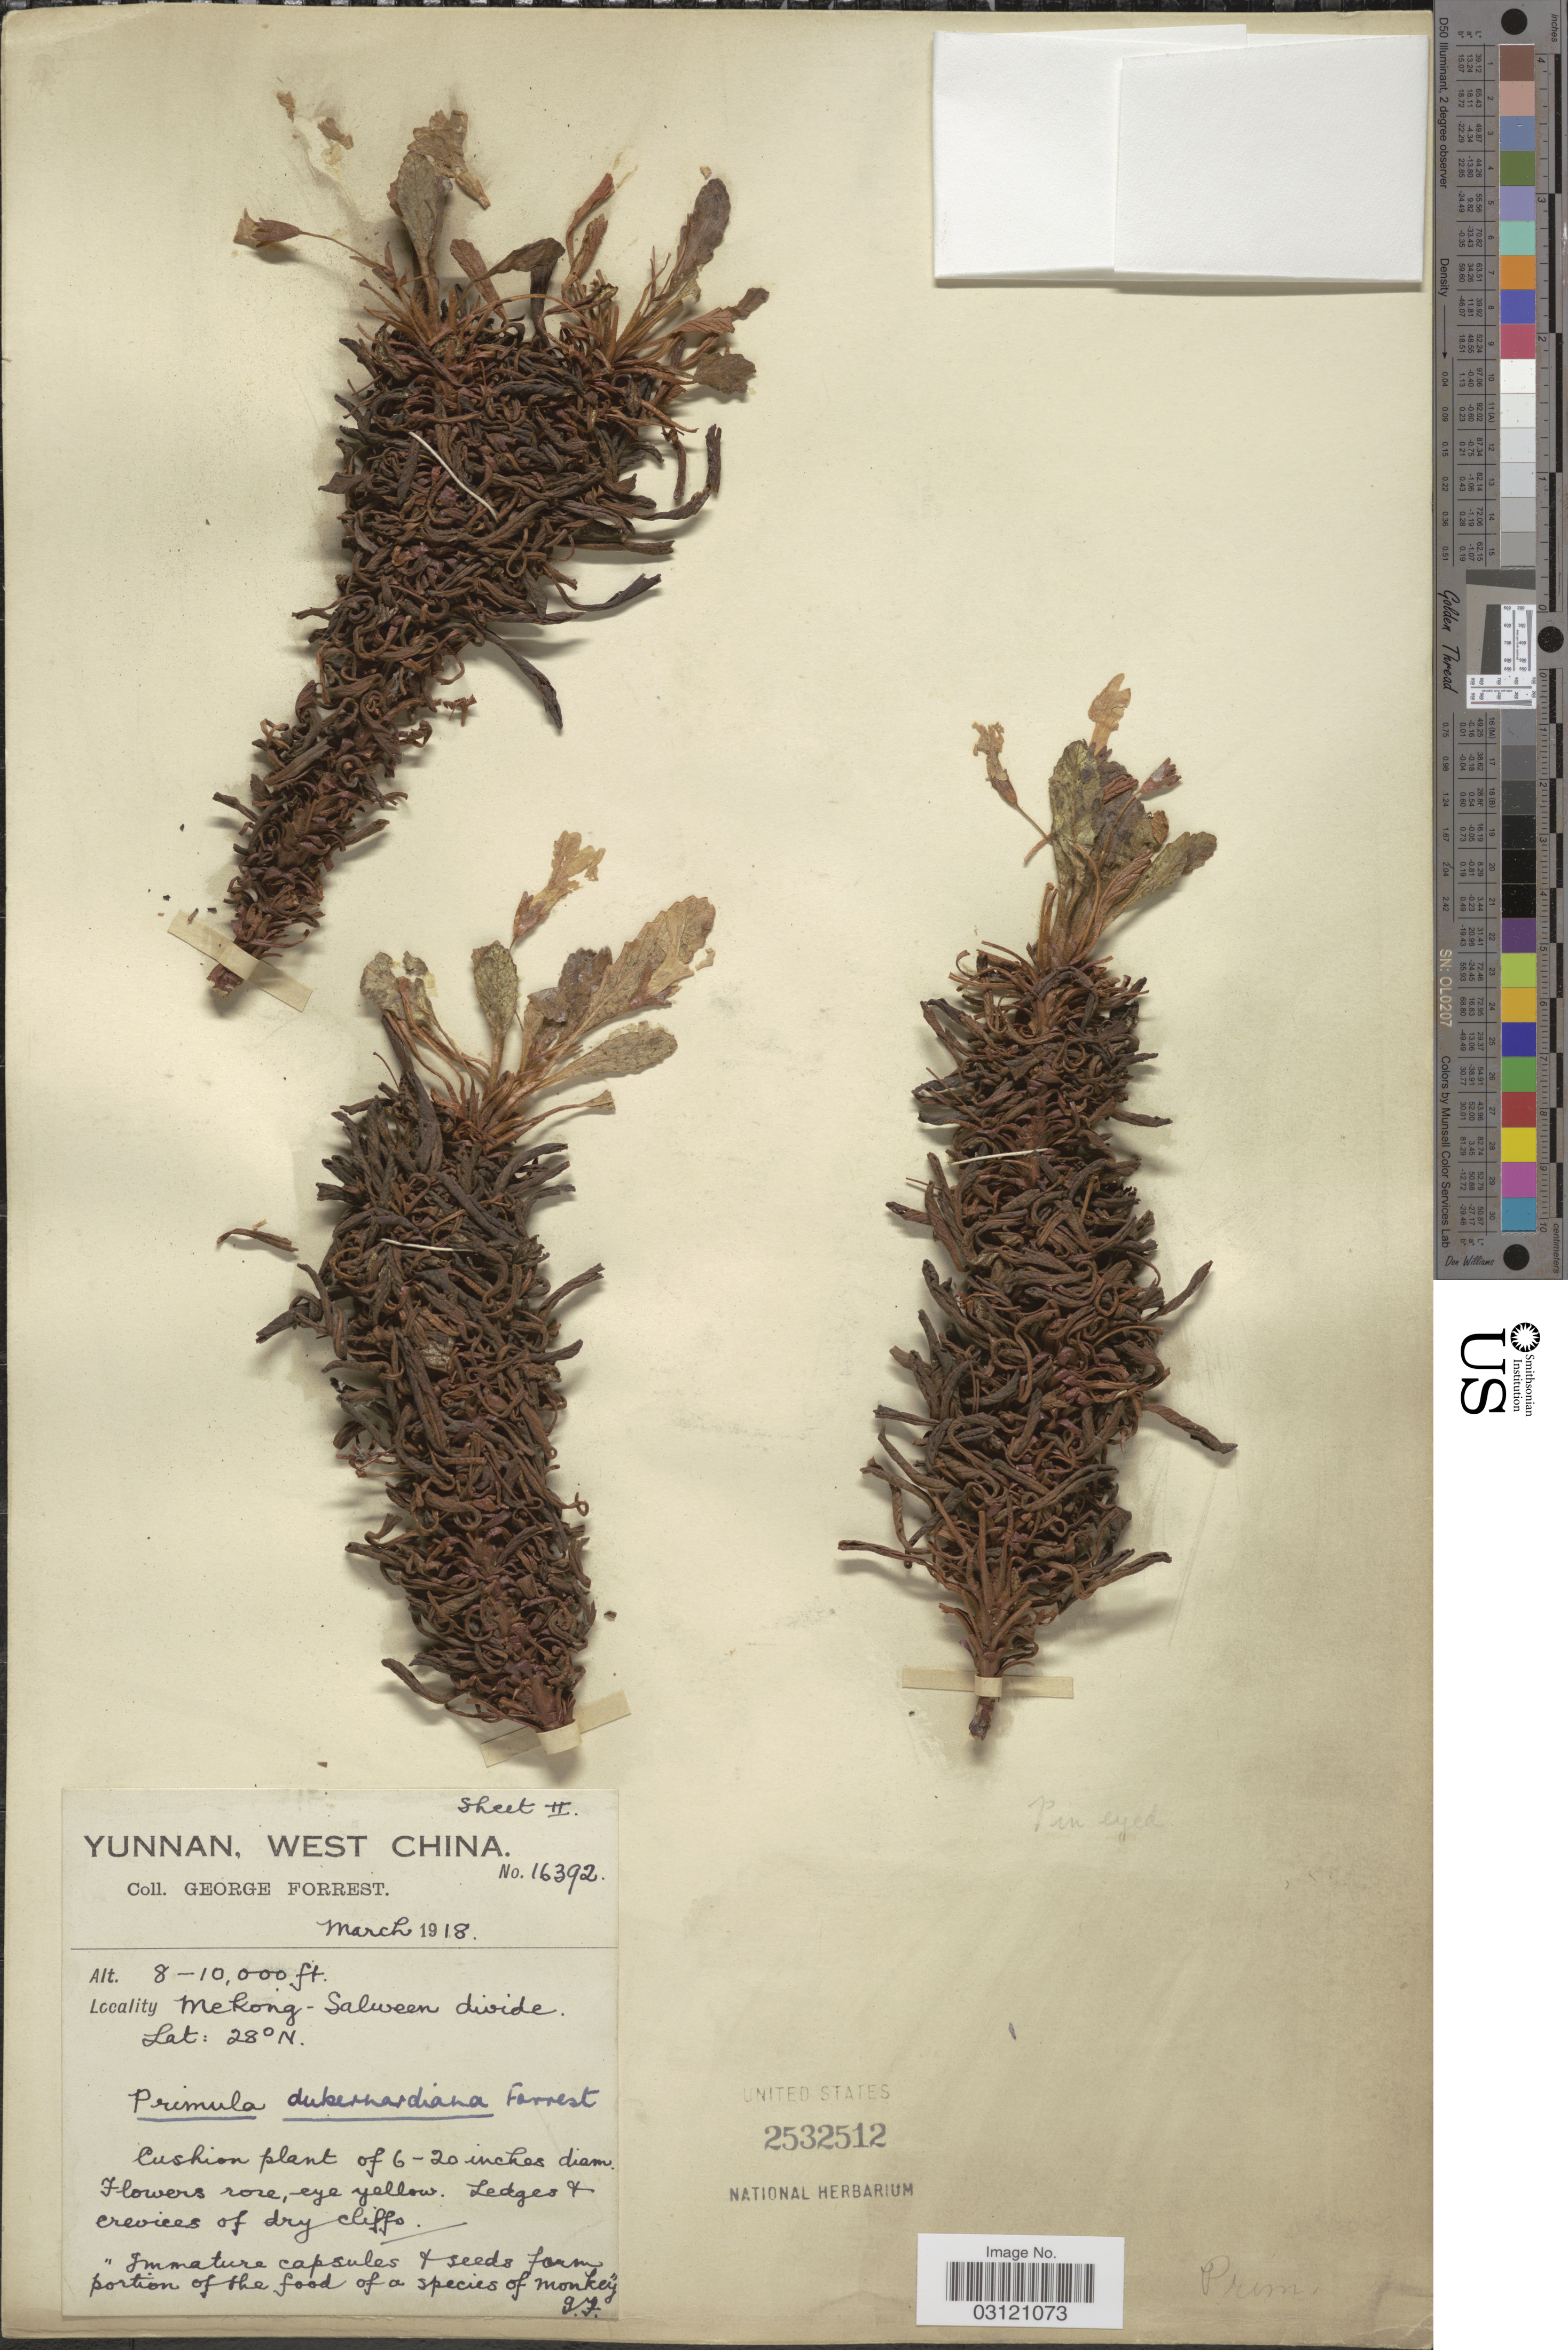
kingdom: Plantae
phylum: Tracheophyta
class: Magnoliopsida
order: Ericales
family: Primulaceae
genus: Primula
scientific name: Primula dubernardiana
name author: Forrest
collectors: G. Forrest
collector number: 16392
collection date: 1918-03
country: China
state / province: Yunnan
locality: West China. Mekong - Salween divide.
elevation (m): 2438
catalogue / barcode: US 2532512